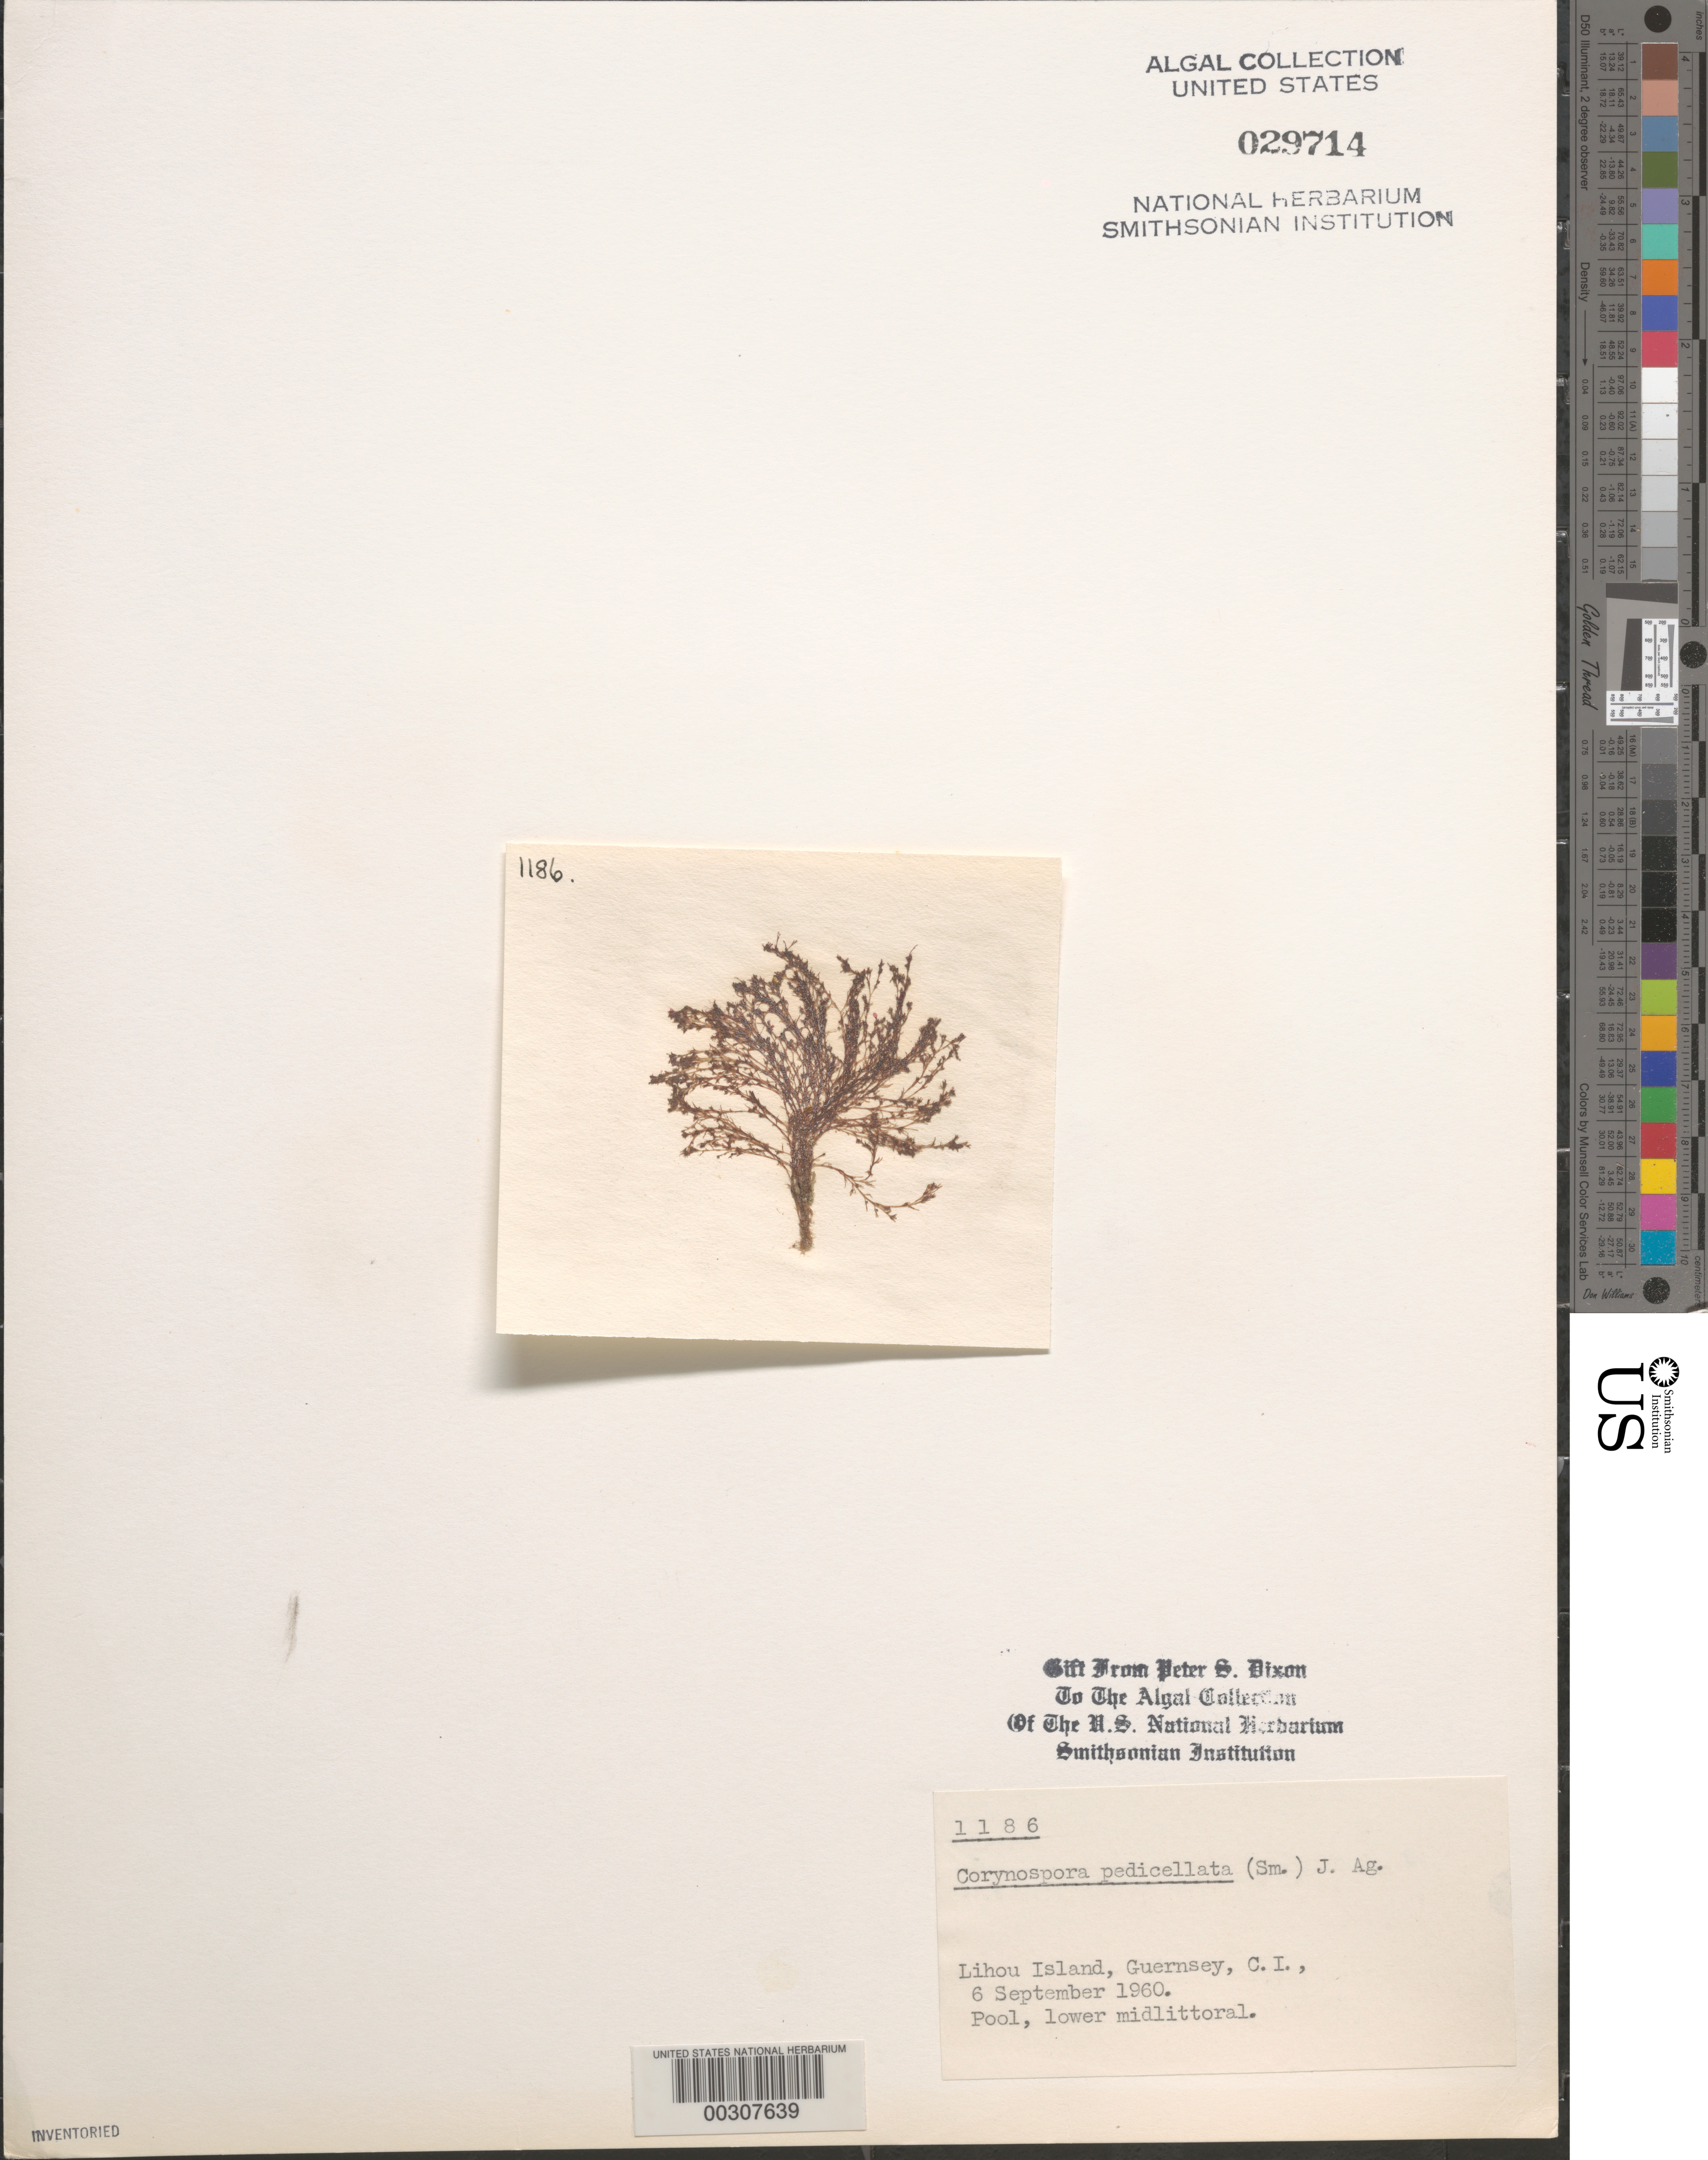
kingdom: Plantae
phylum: Rhodophyta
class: Florideophyceae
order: Ceramiales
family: Wrangeliaceae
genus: Monosporus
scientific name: Monosporus pedicellatus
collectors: P. S. Dixon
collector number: PSD 1186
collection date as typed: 06 Sep 1960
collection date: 1960-09-06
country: United Kingdom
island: Guernsey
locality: Bailiwick of Guernsey. Lihou.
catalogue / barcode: US 29714